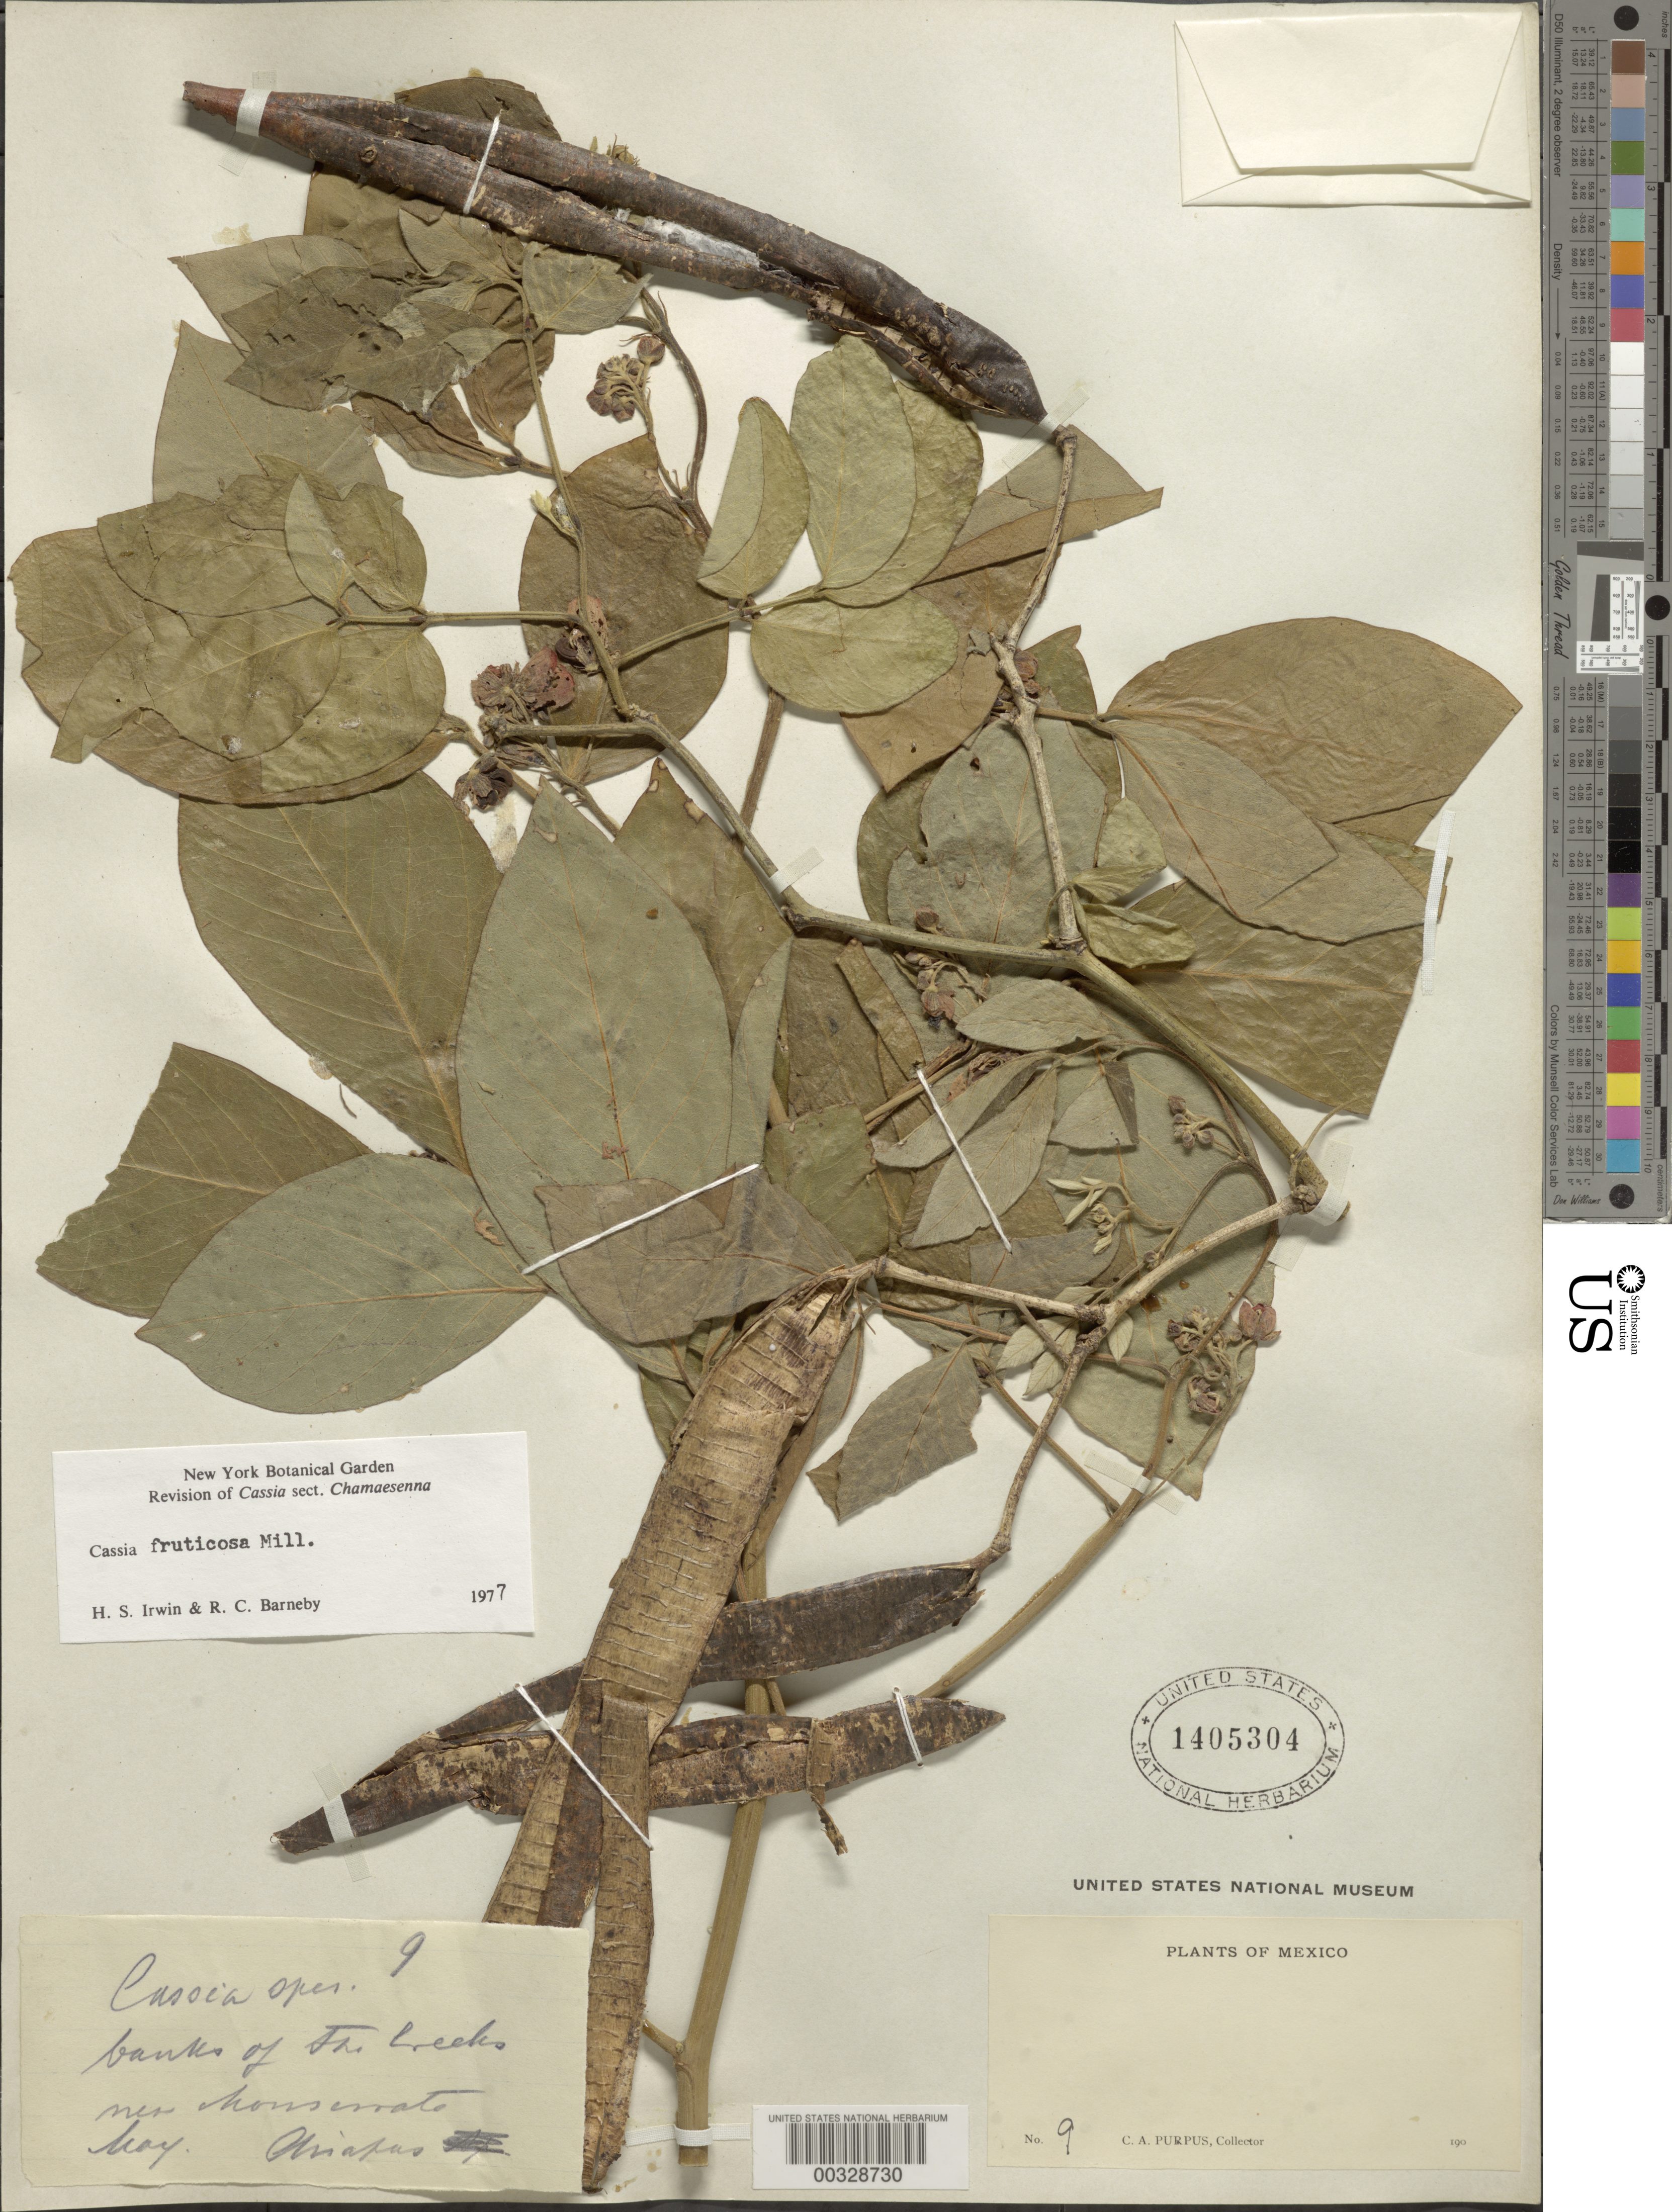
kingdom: Plantae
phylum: Tracheophyta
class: Magnoliopsida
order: Fabales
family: Fabaceae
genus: Senna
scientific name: Senna fruticosa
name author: (Benth.) H.S. Irwin & Barneby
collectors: C. A. Purpus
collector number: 9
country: Mexico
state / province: Chiapas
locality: Near Monserrate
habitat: Banks of creek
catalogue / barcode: US 1405304